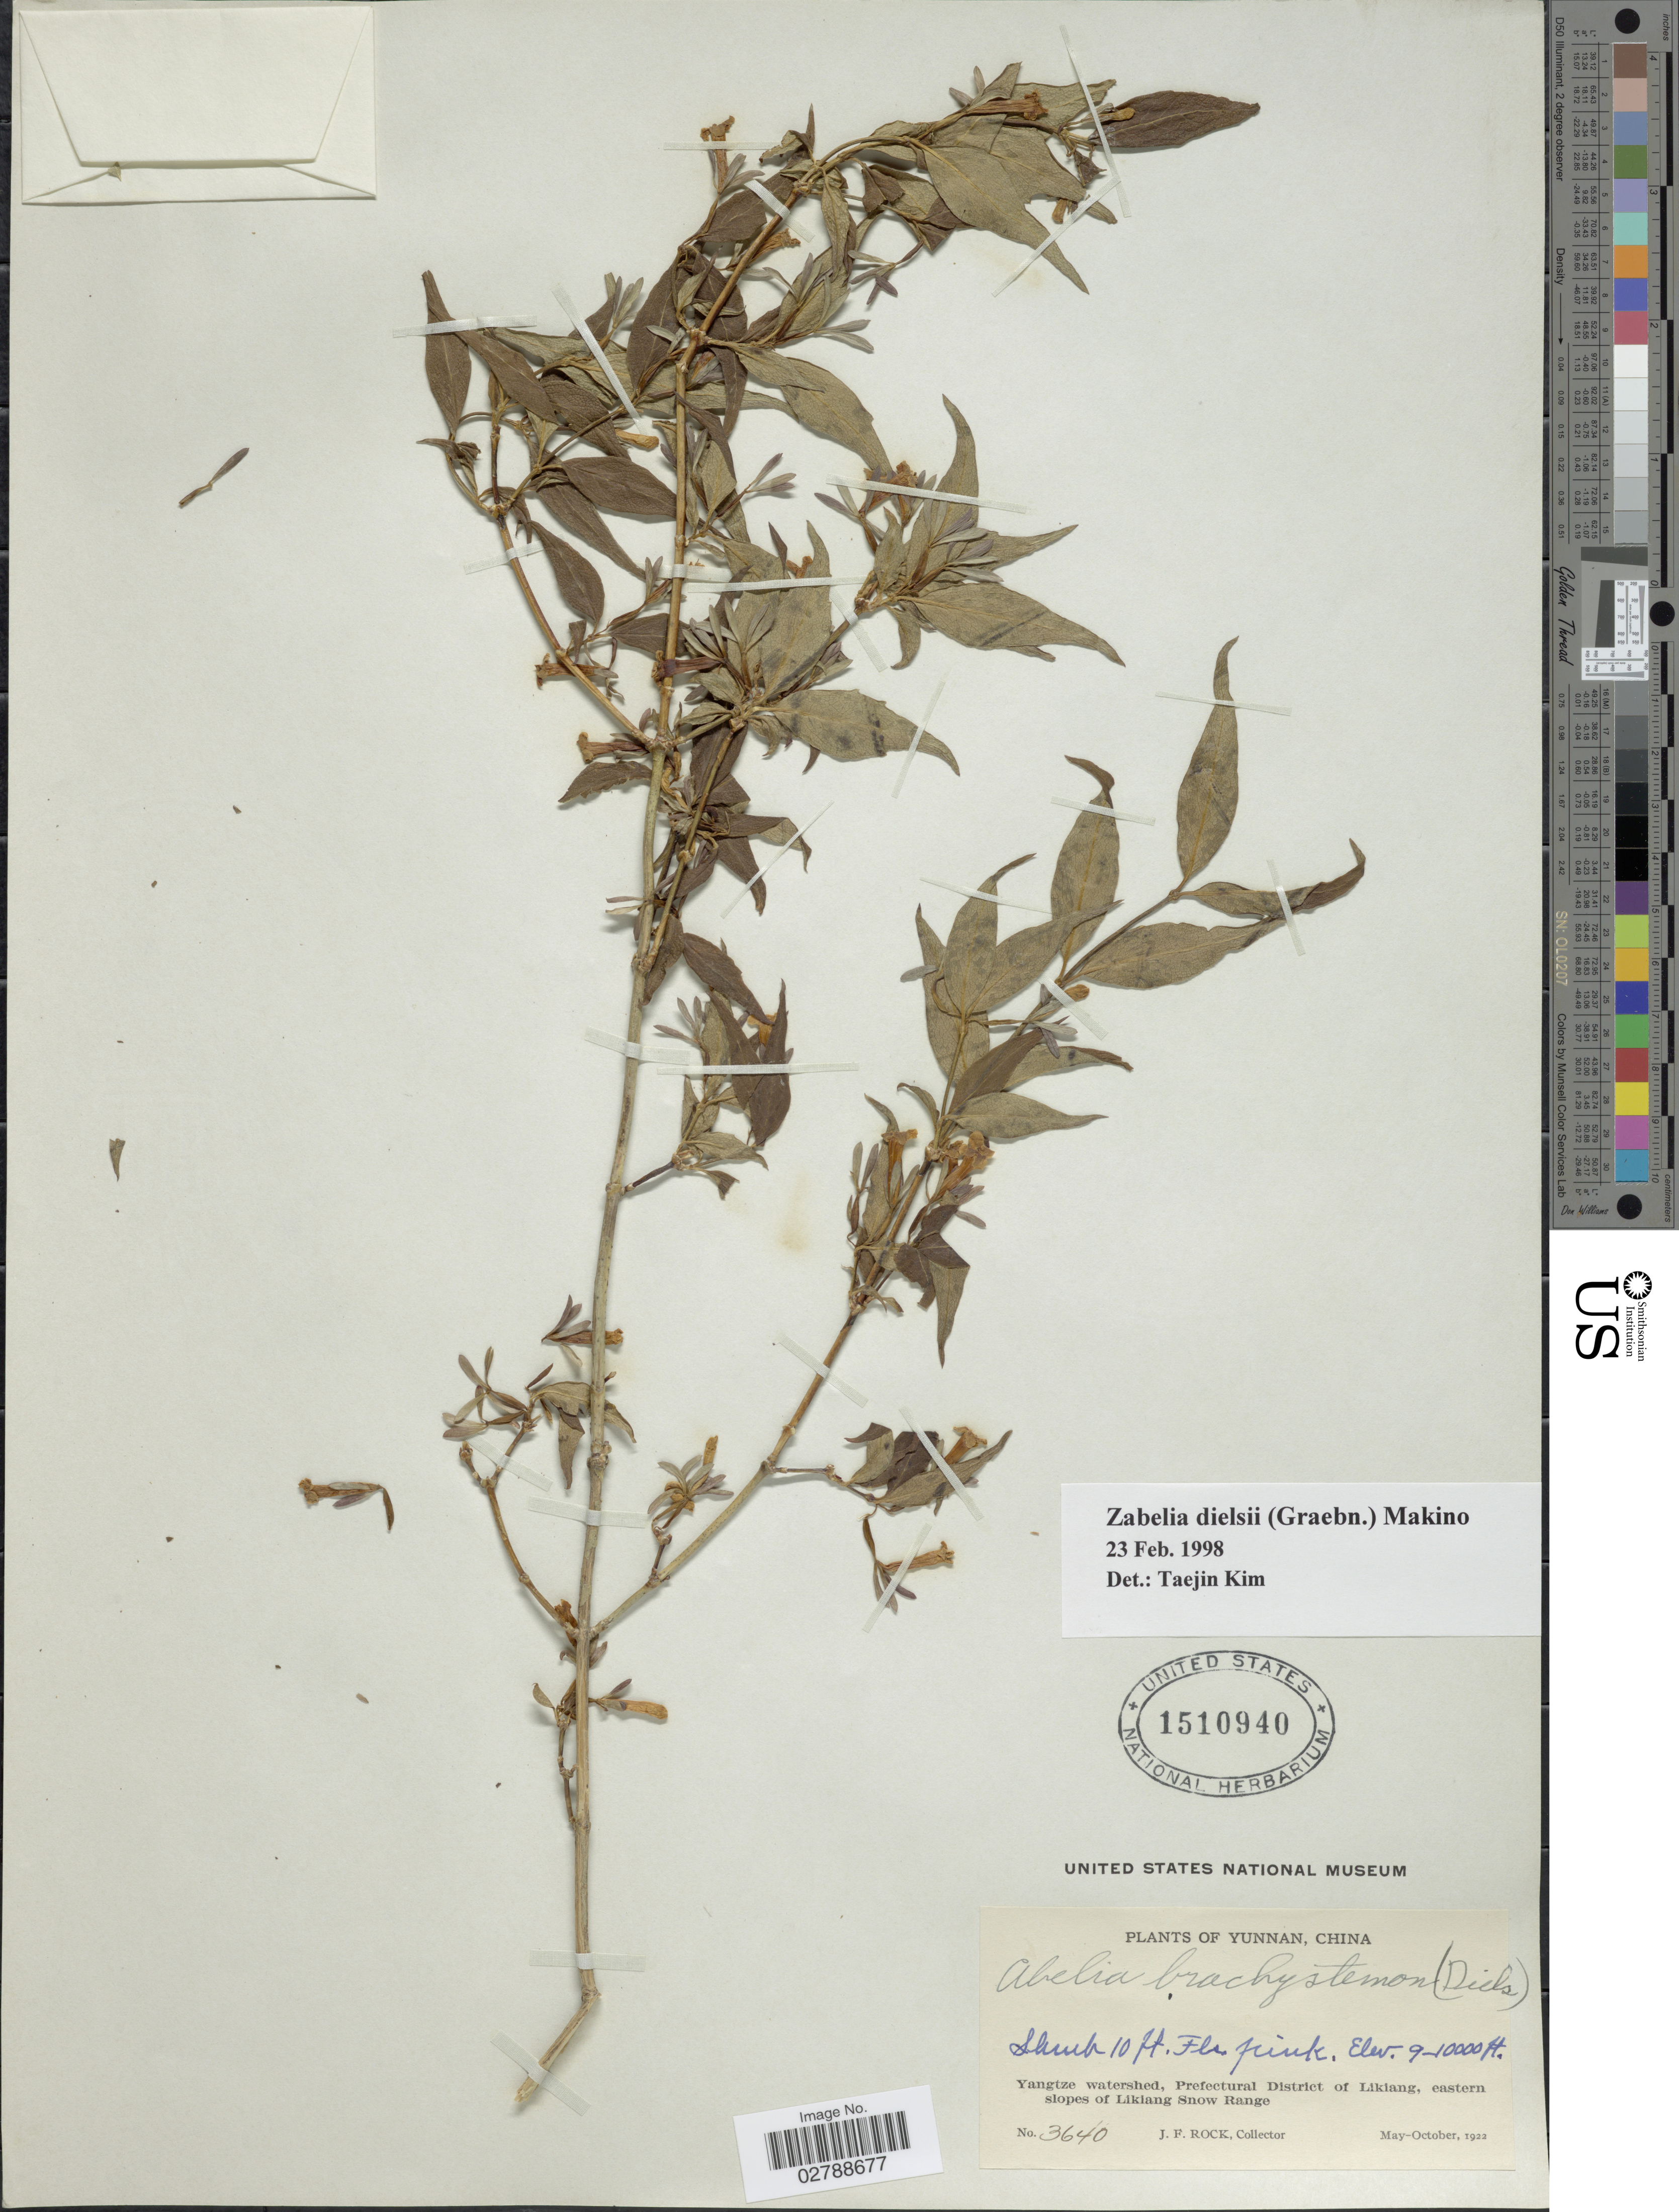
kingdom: Plantae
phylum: Tracheophyta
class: Magnoliopsida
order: Dipsacales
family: Caprifoliaceae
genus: Zabelia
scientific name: Zabelia dielsii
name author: (Graebn.) Makino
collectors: J. Rock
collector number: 3640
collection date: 1922-05/1922-10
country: China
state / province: Yunnan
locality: Yangtze watershed, Prefectural District of Likiang, eastern slopes of Likiang Snow Range.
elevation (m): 2743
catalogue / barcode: US 1510940